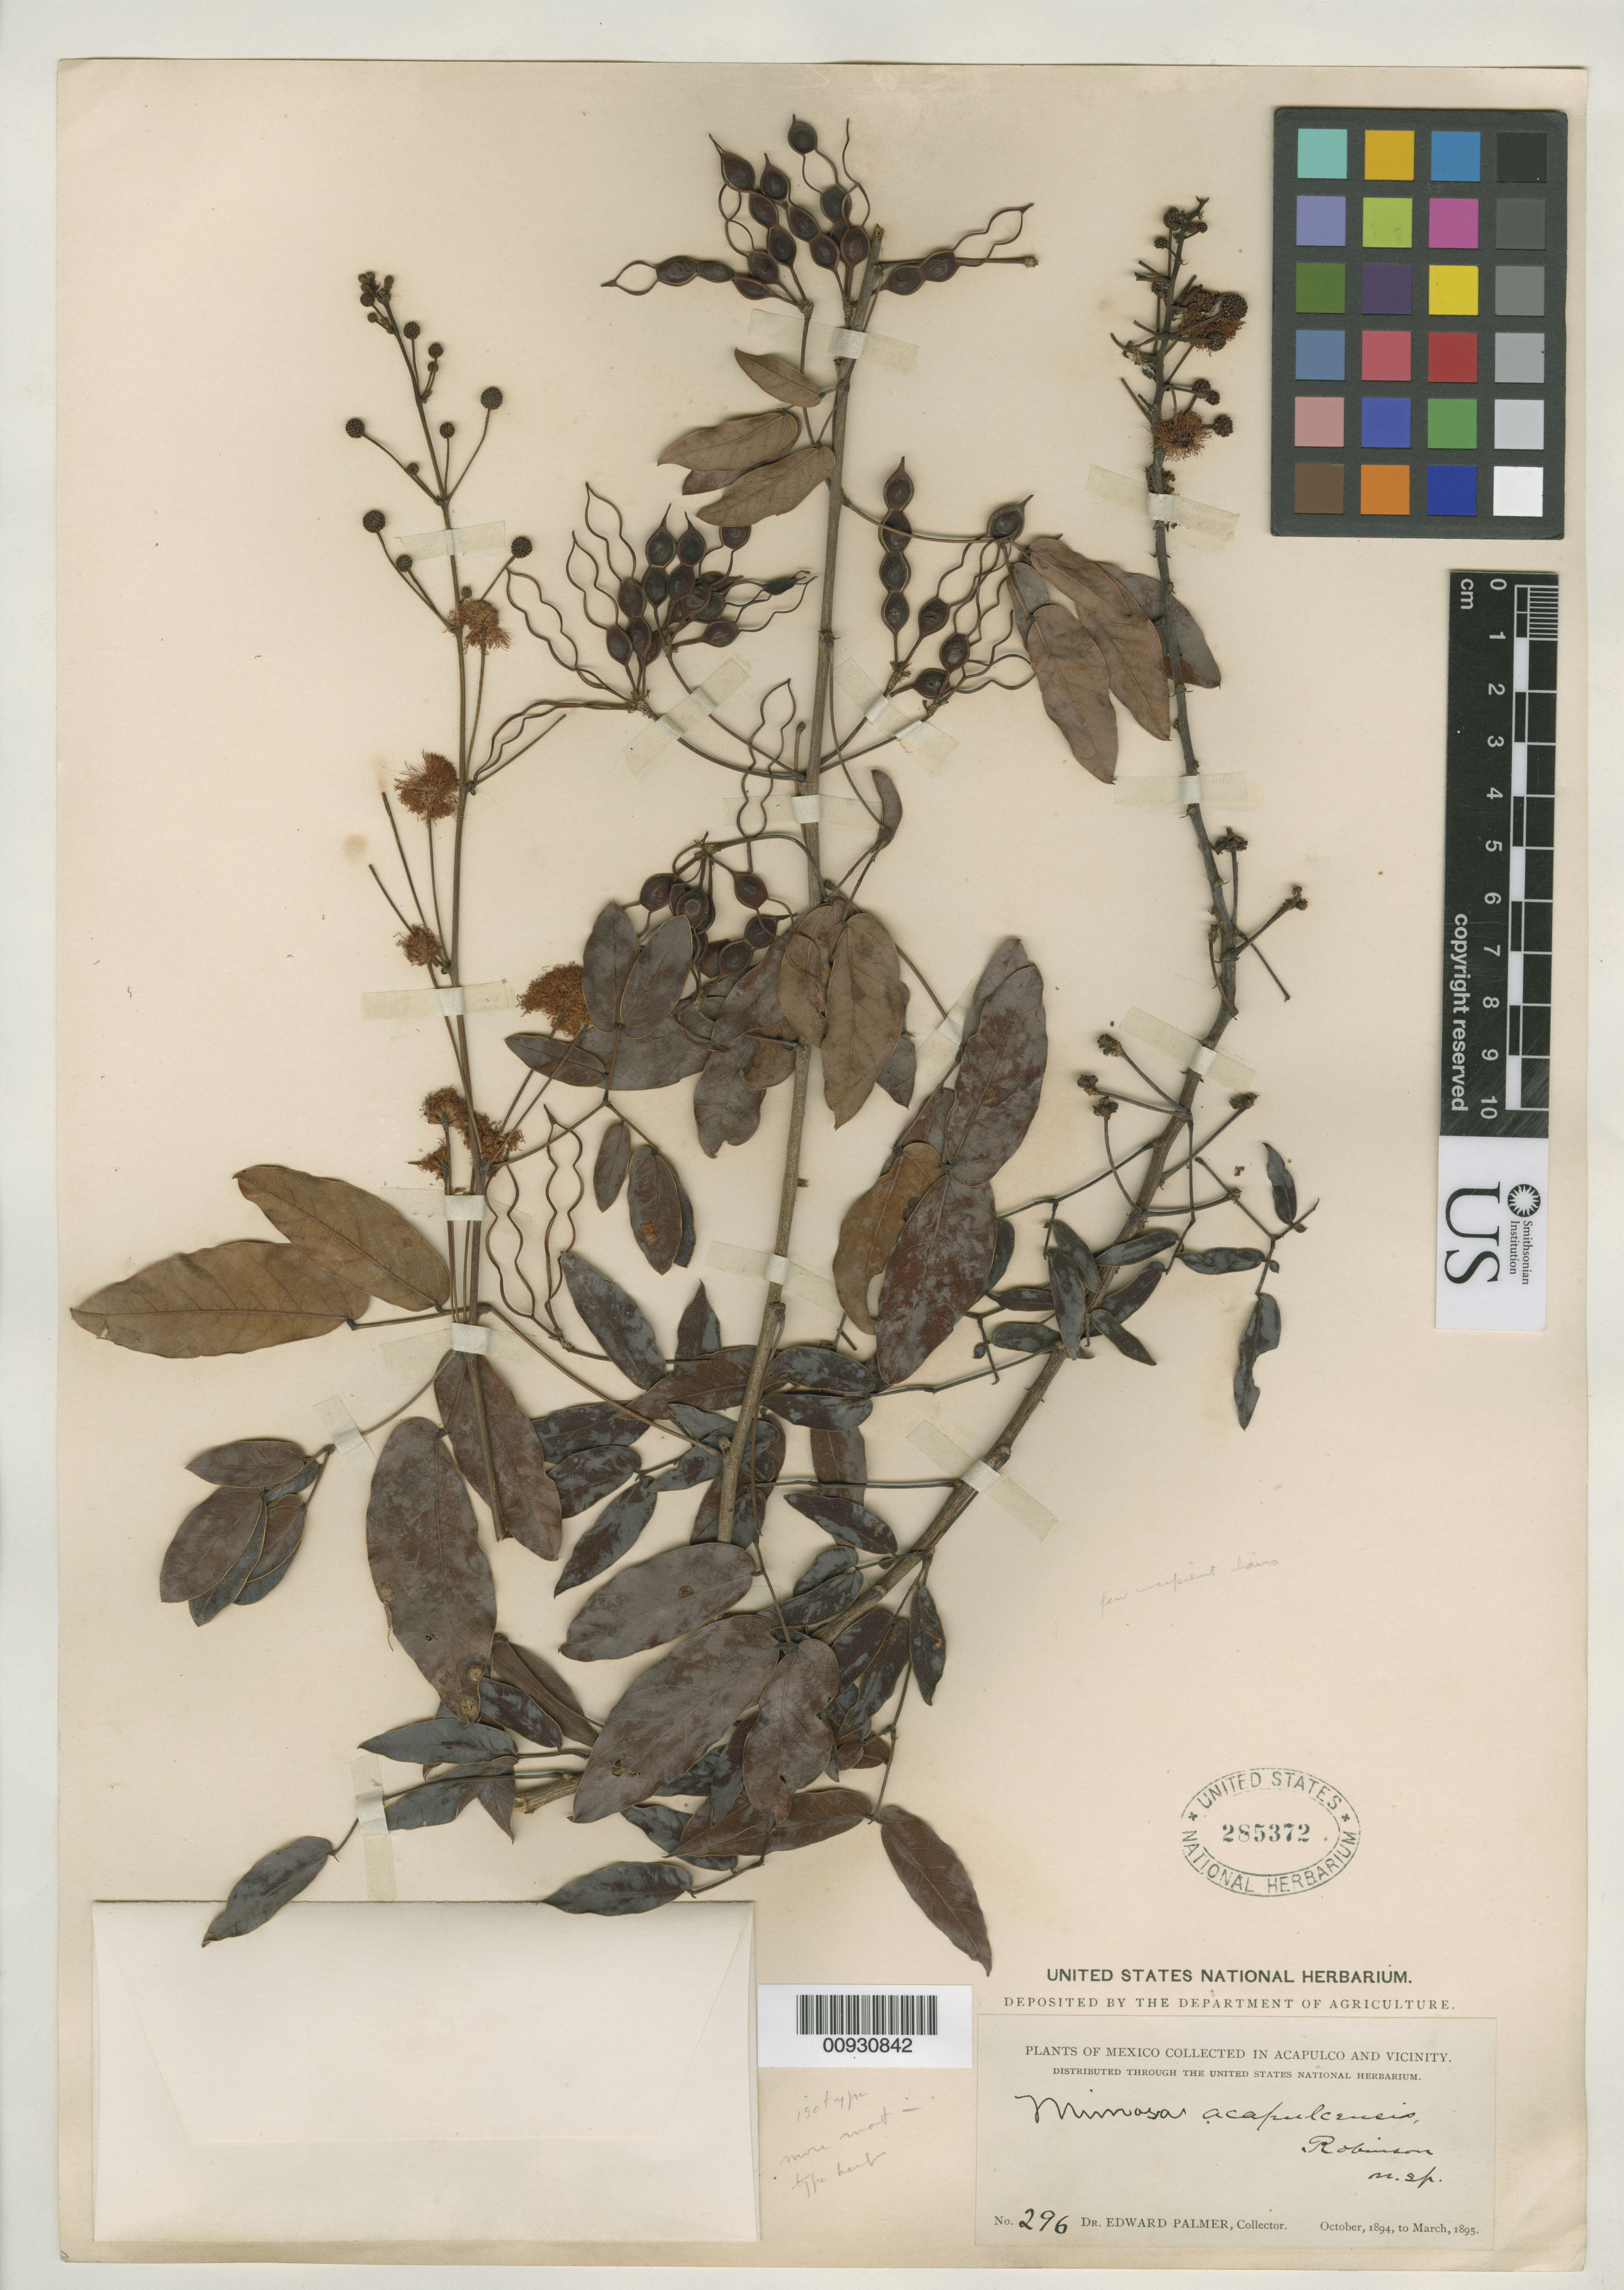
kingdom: Plantae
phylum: Tracheophyta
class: Magnoliopsida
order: Fabales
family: Fabaceae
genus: Mimosa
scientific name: Mimosa acapulcensis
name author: B.L. Rob.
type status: Isotype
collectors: E. Palmer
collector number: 296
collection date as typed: Oct 1894 to -- Mar 1895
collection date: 1894-10/1895-03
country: Mexico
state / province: Guerrero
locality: Near Acapulco.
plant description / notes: Holotype deposited at GH, as cited by R.C. Barneby (1991).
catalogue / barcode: US 285372